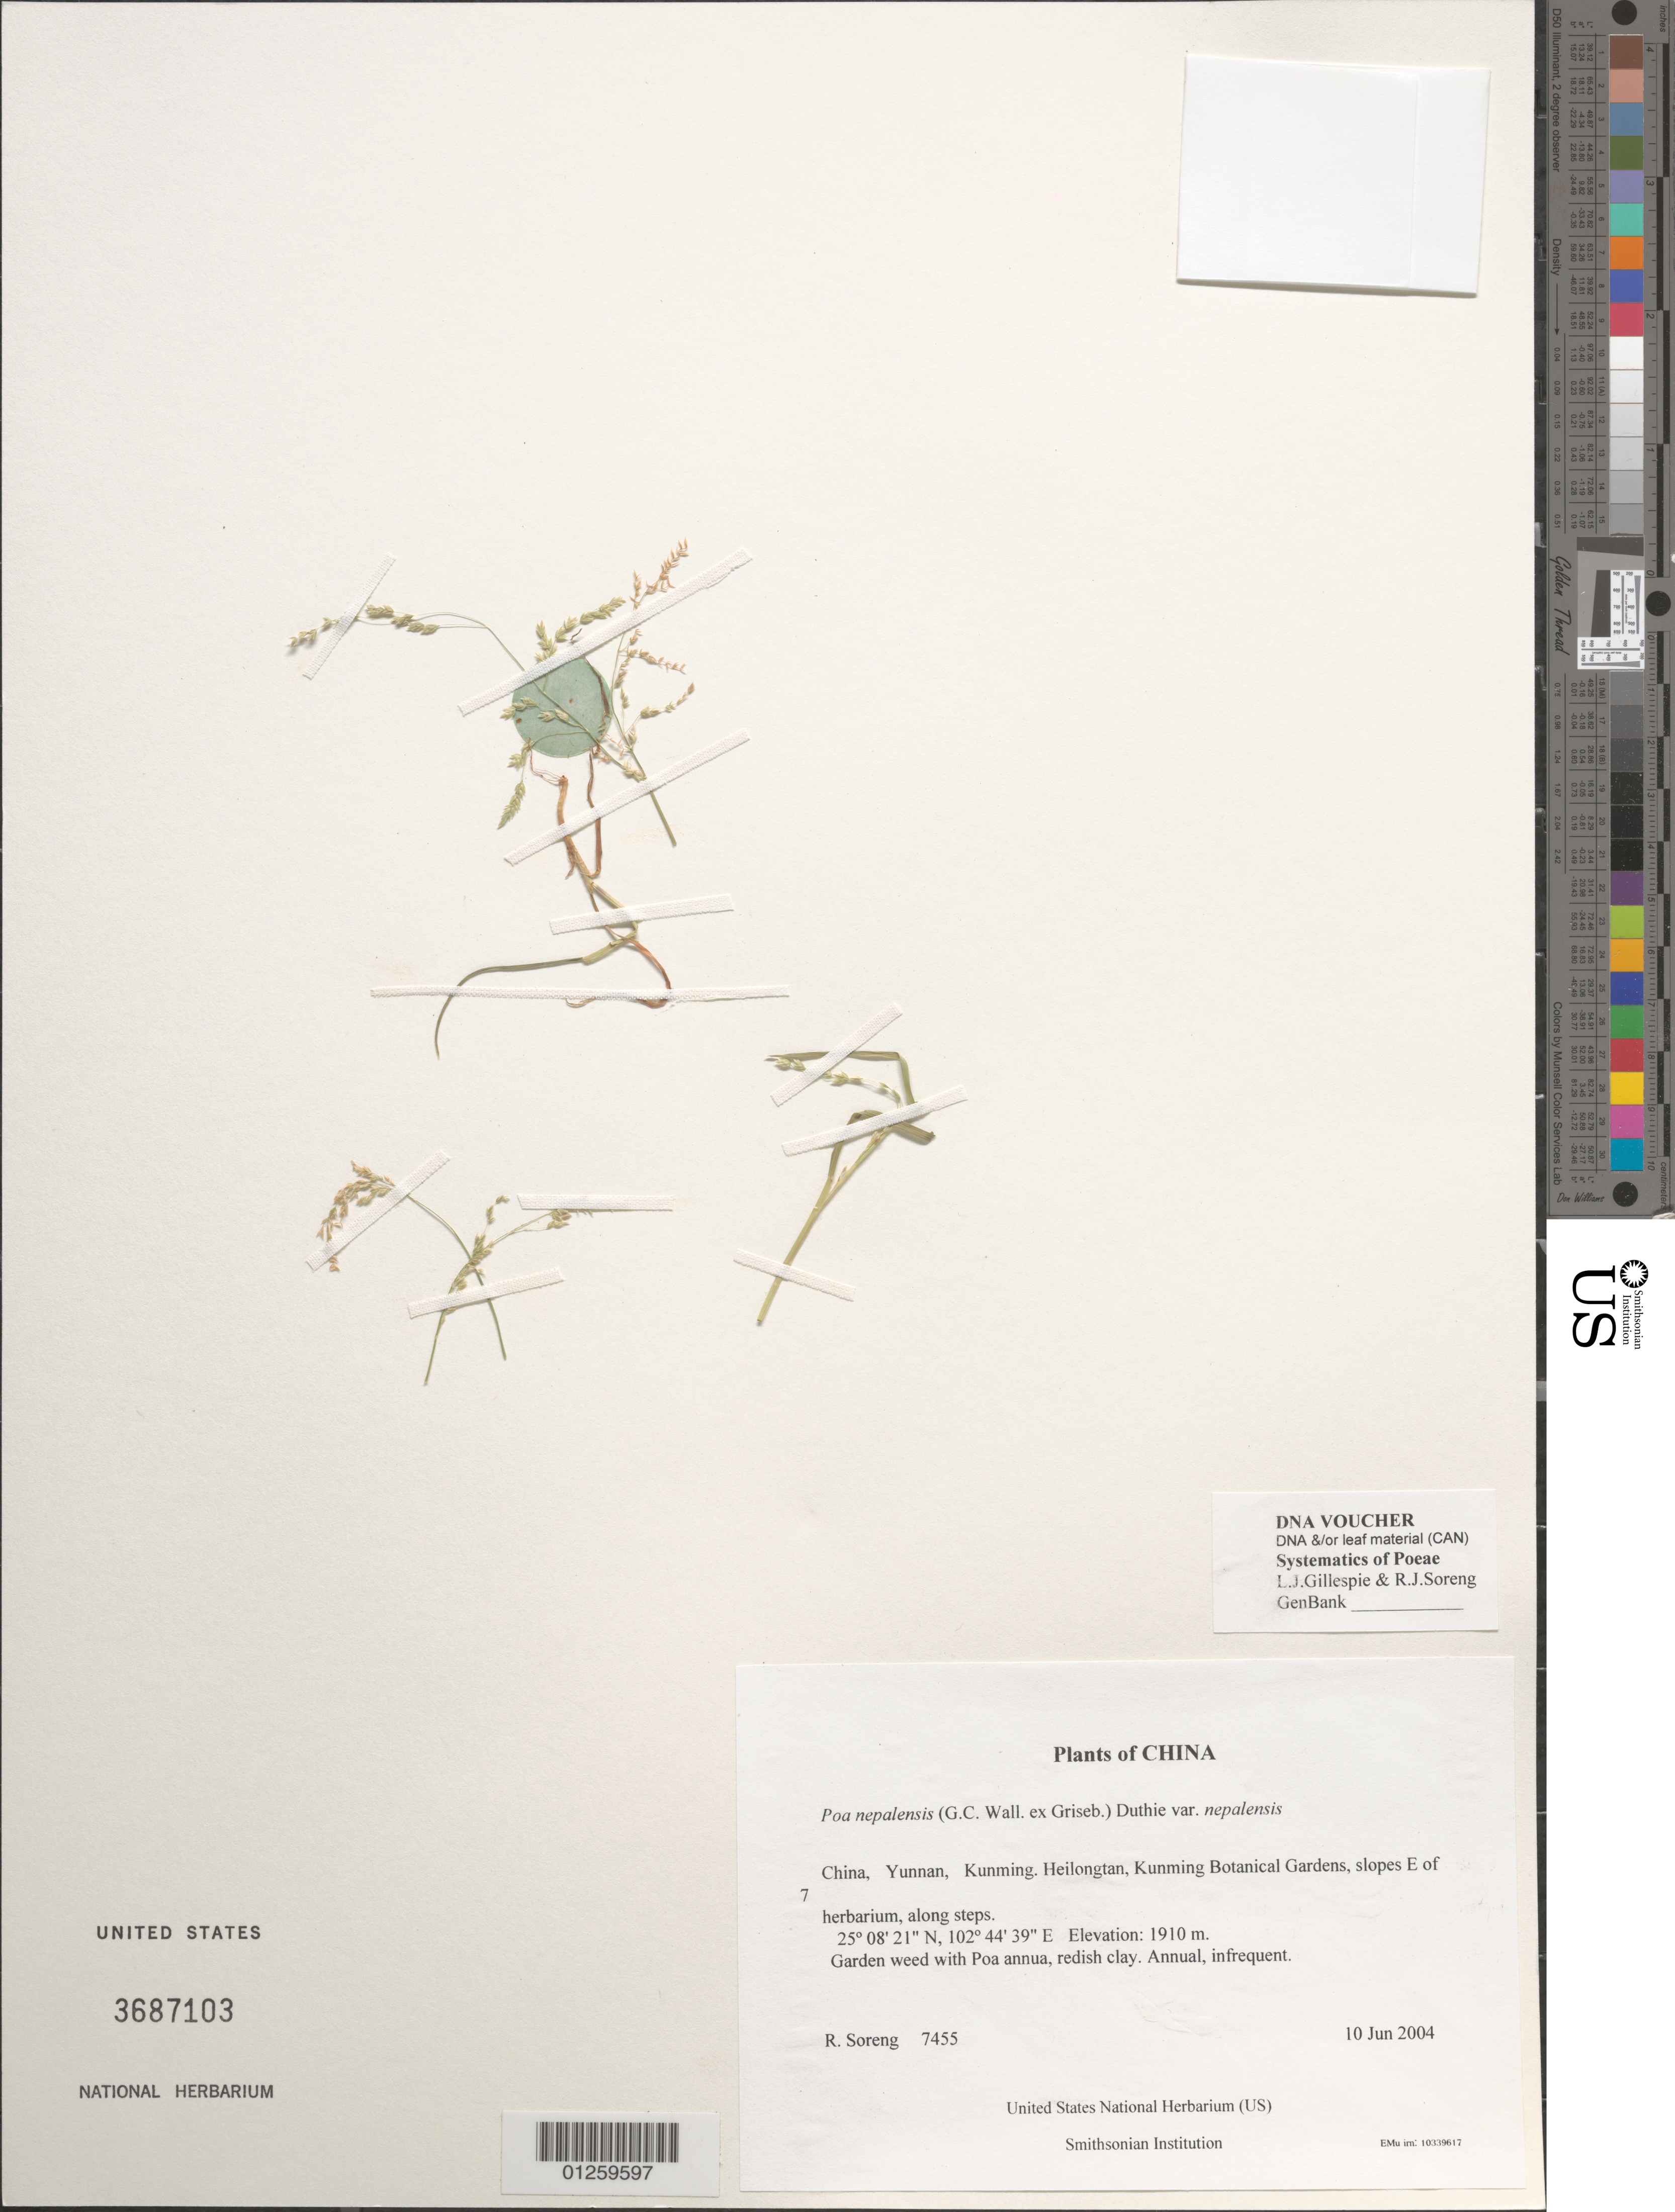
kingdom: Plantae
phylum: Tracheophyta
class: Liliopsida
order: Poales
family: Poaceae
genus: Poa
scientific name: Poa nepalensis var. nepalensis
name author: (G.C. Wall. ex Griseb.) Duthie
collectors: R. J. Soreng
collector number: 7455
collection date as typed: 10 Jun 2004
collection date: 2004-06-10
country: China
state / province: Yunnan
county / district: Kunming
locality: Heilongtan, Kunming Botanical Gardens, slopes E of herbarium, along steps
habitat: Garden weed with Poa annua, redish clay.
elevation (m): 1910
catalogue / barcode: US 3687103